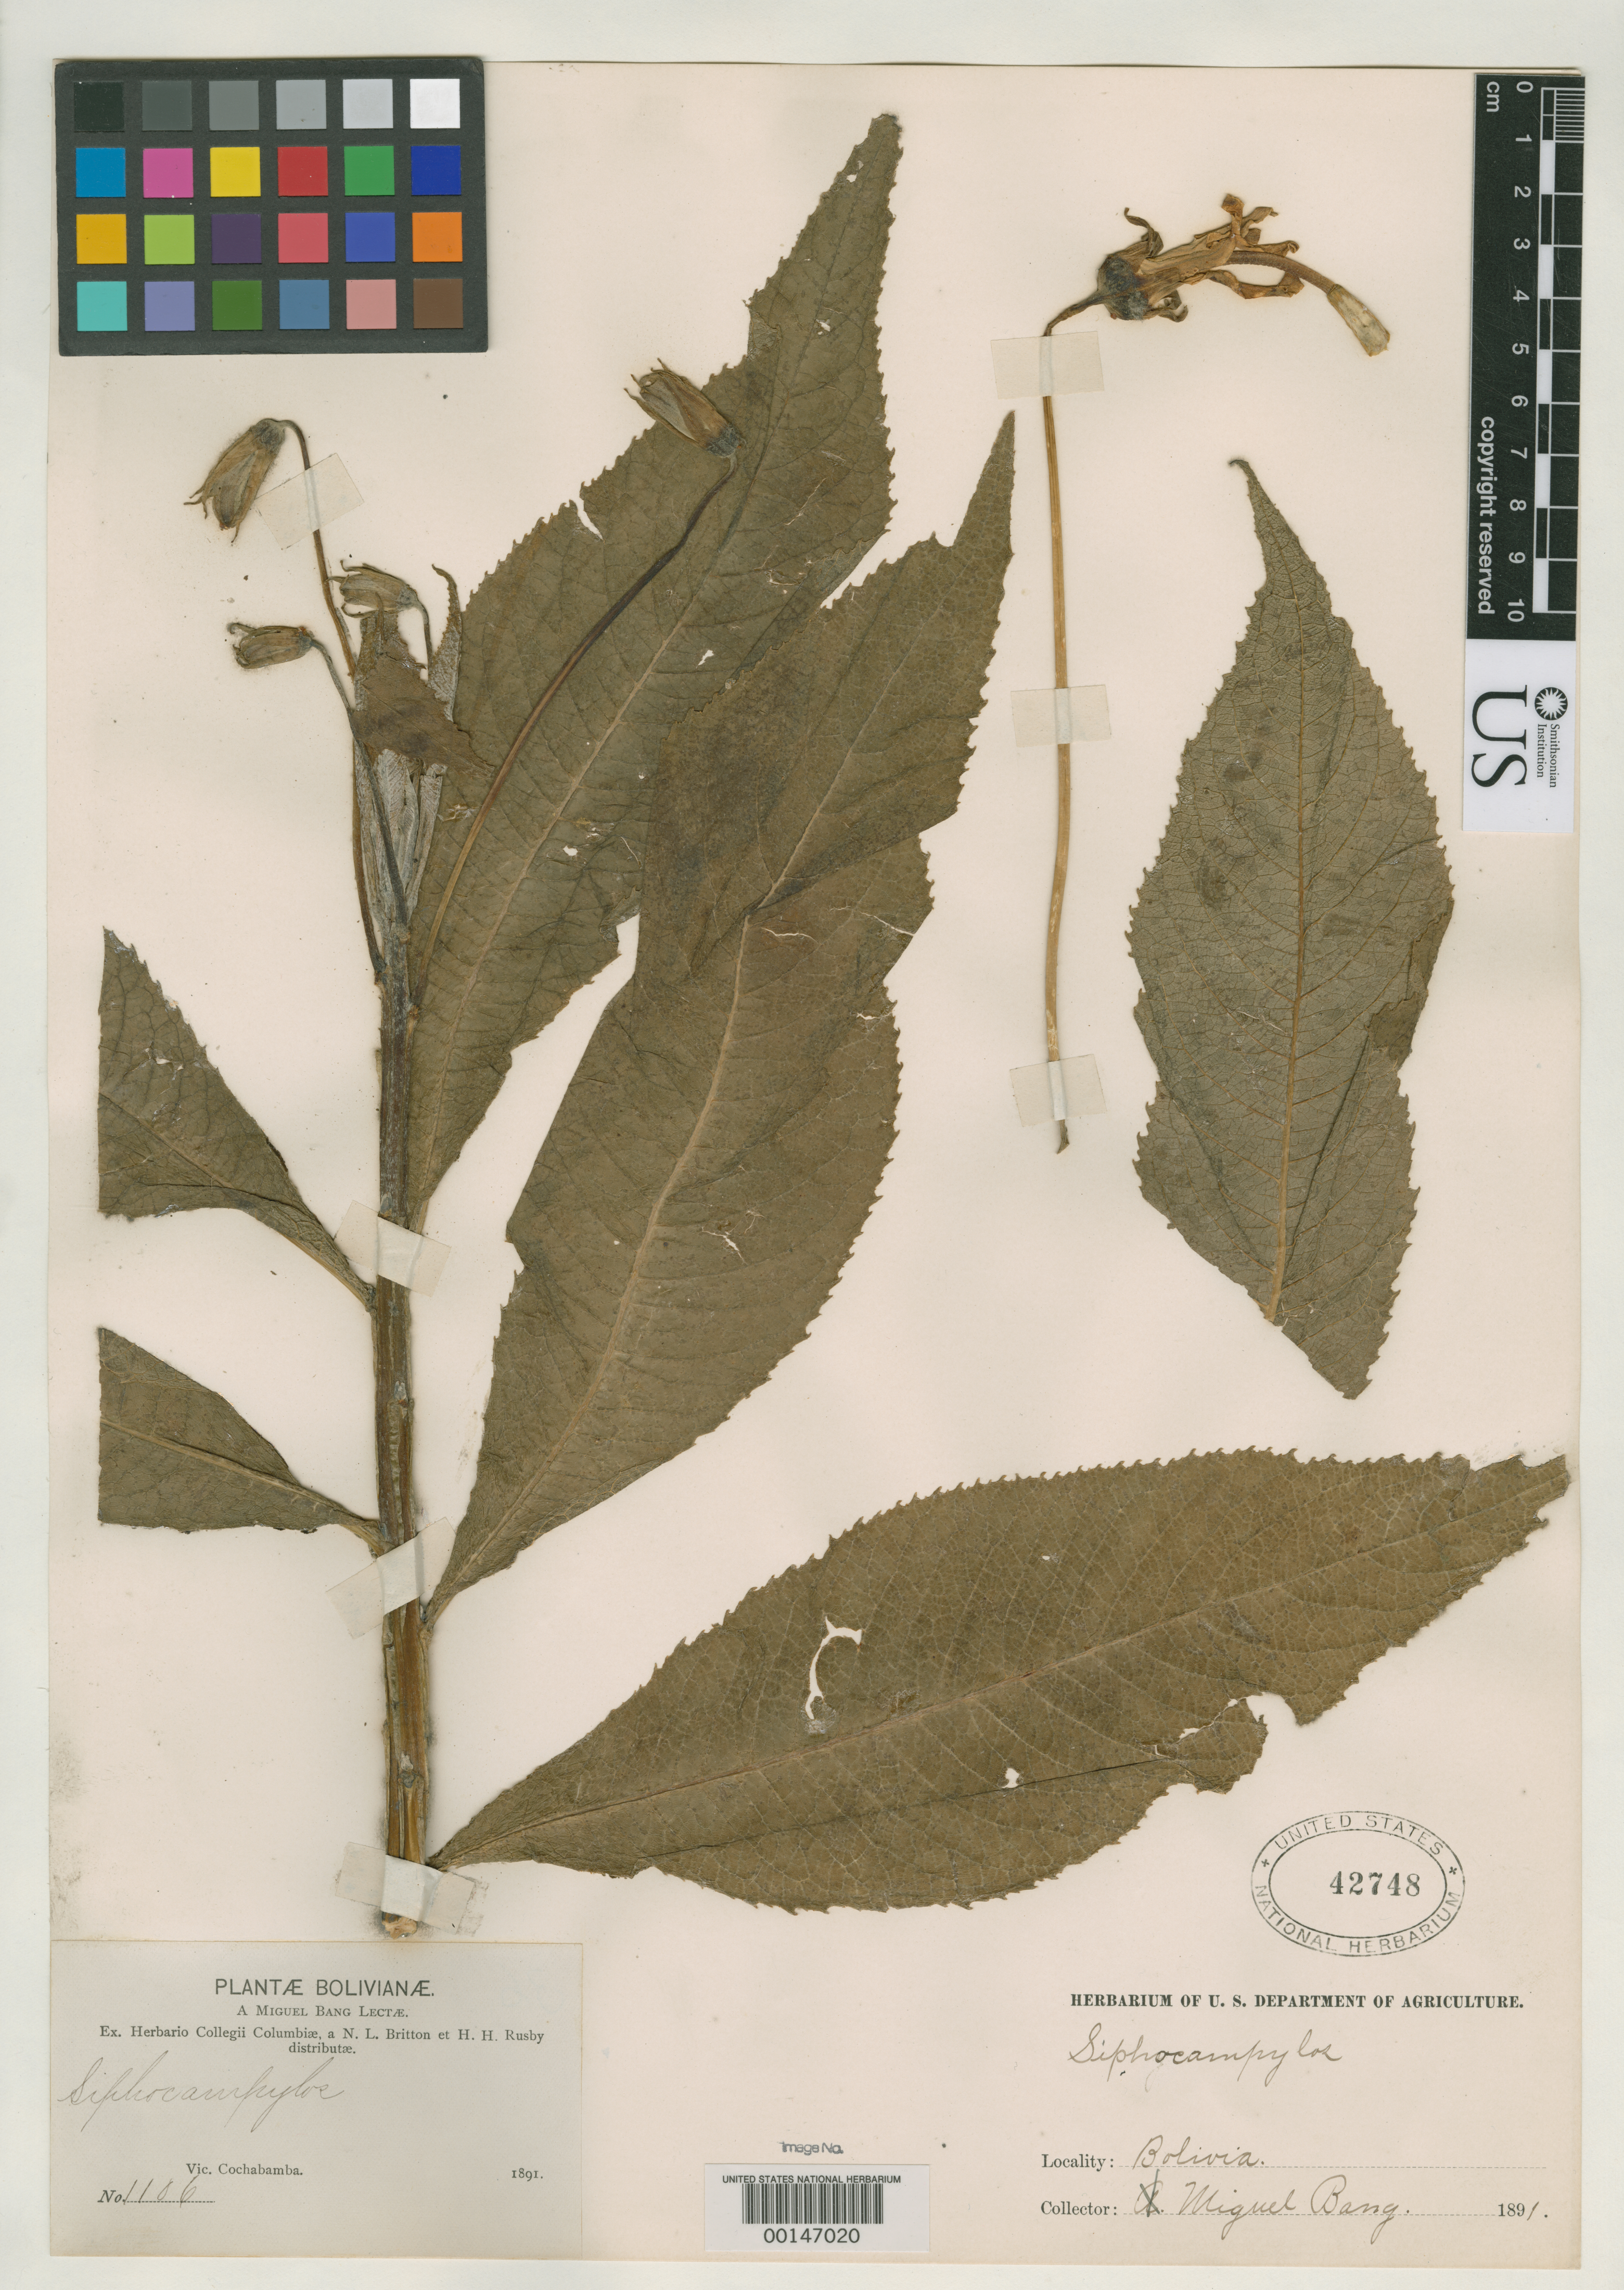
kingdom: Plantae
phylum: Tracheophyta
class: Magnoliopsida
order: Asterales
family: Campanulaceae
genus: Siphocampylus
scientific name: Siphocampylus radiatus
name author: Rusby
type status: Isotype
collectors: M. Bang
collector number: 1106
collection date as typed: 1891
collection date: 1891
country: Bolivia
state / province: Cochabamba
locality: Vic. Cochabamba.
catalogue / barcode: US 42748